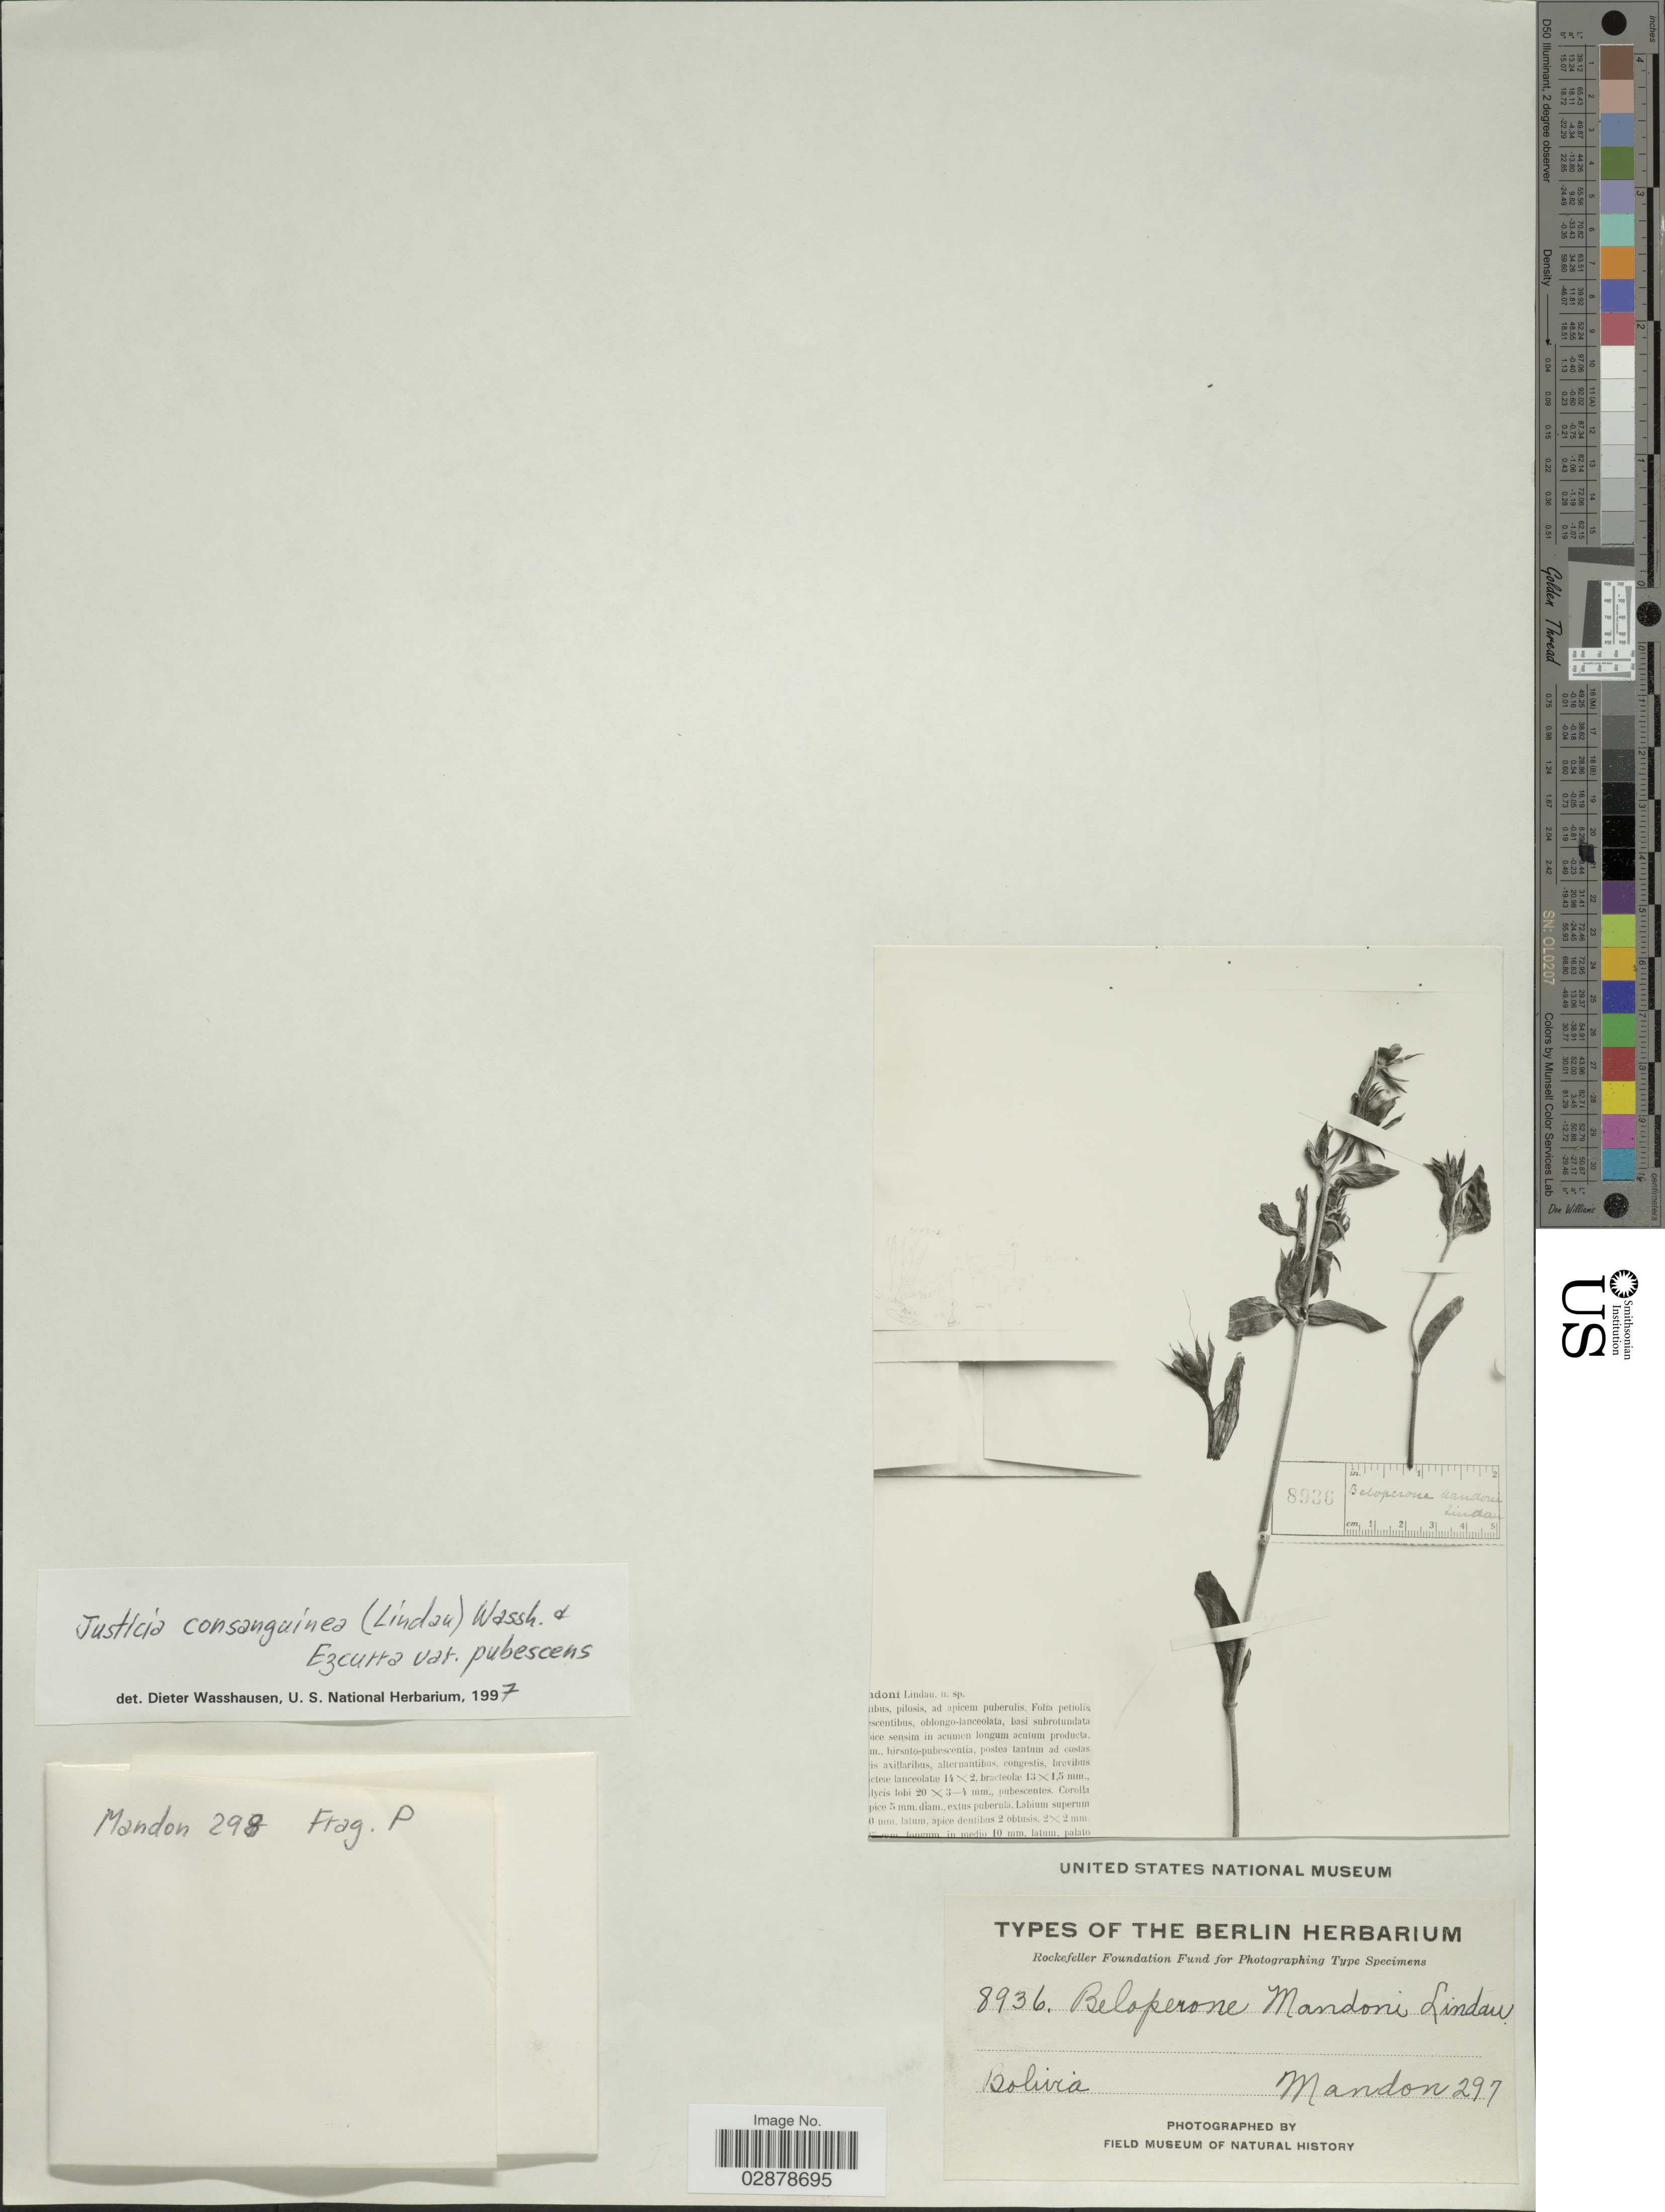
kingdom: Plantae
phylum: Tracheophyta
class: Magnoliopsida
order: Lamiales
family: Acanthaceae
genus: Justicia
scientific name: Justicia consanguinea var. pubescens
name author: (Lindau) Wassh. & C. Ezcurra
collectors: Mandon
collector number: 8936/297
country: Bolivia